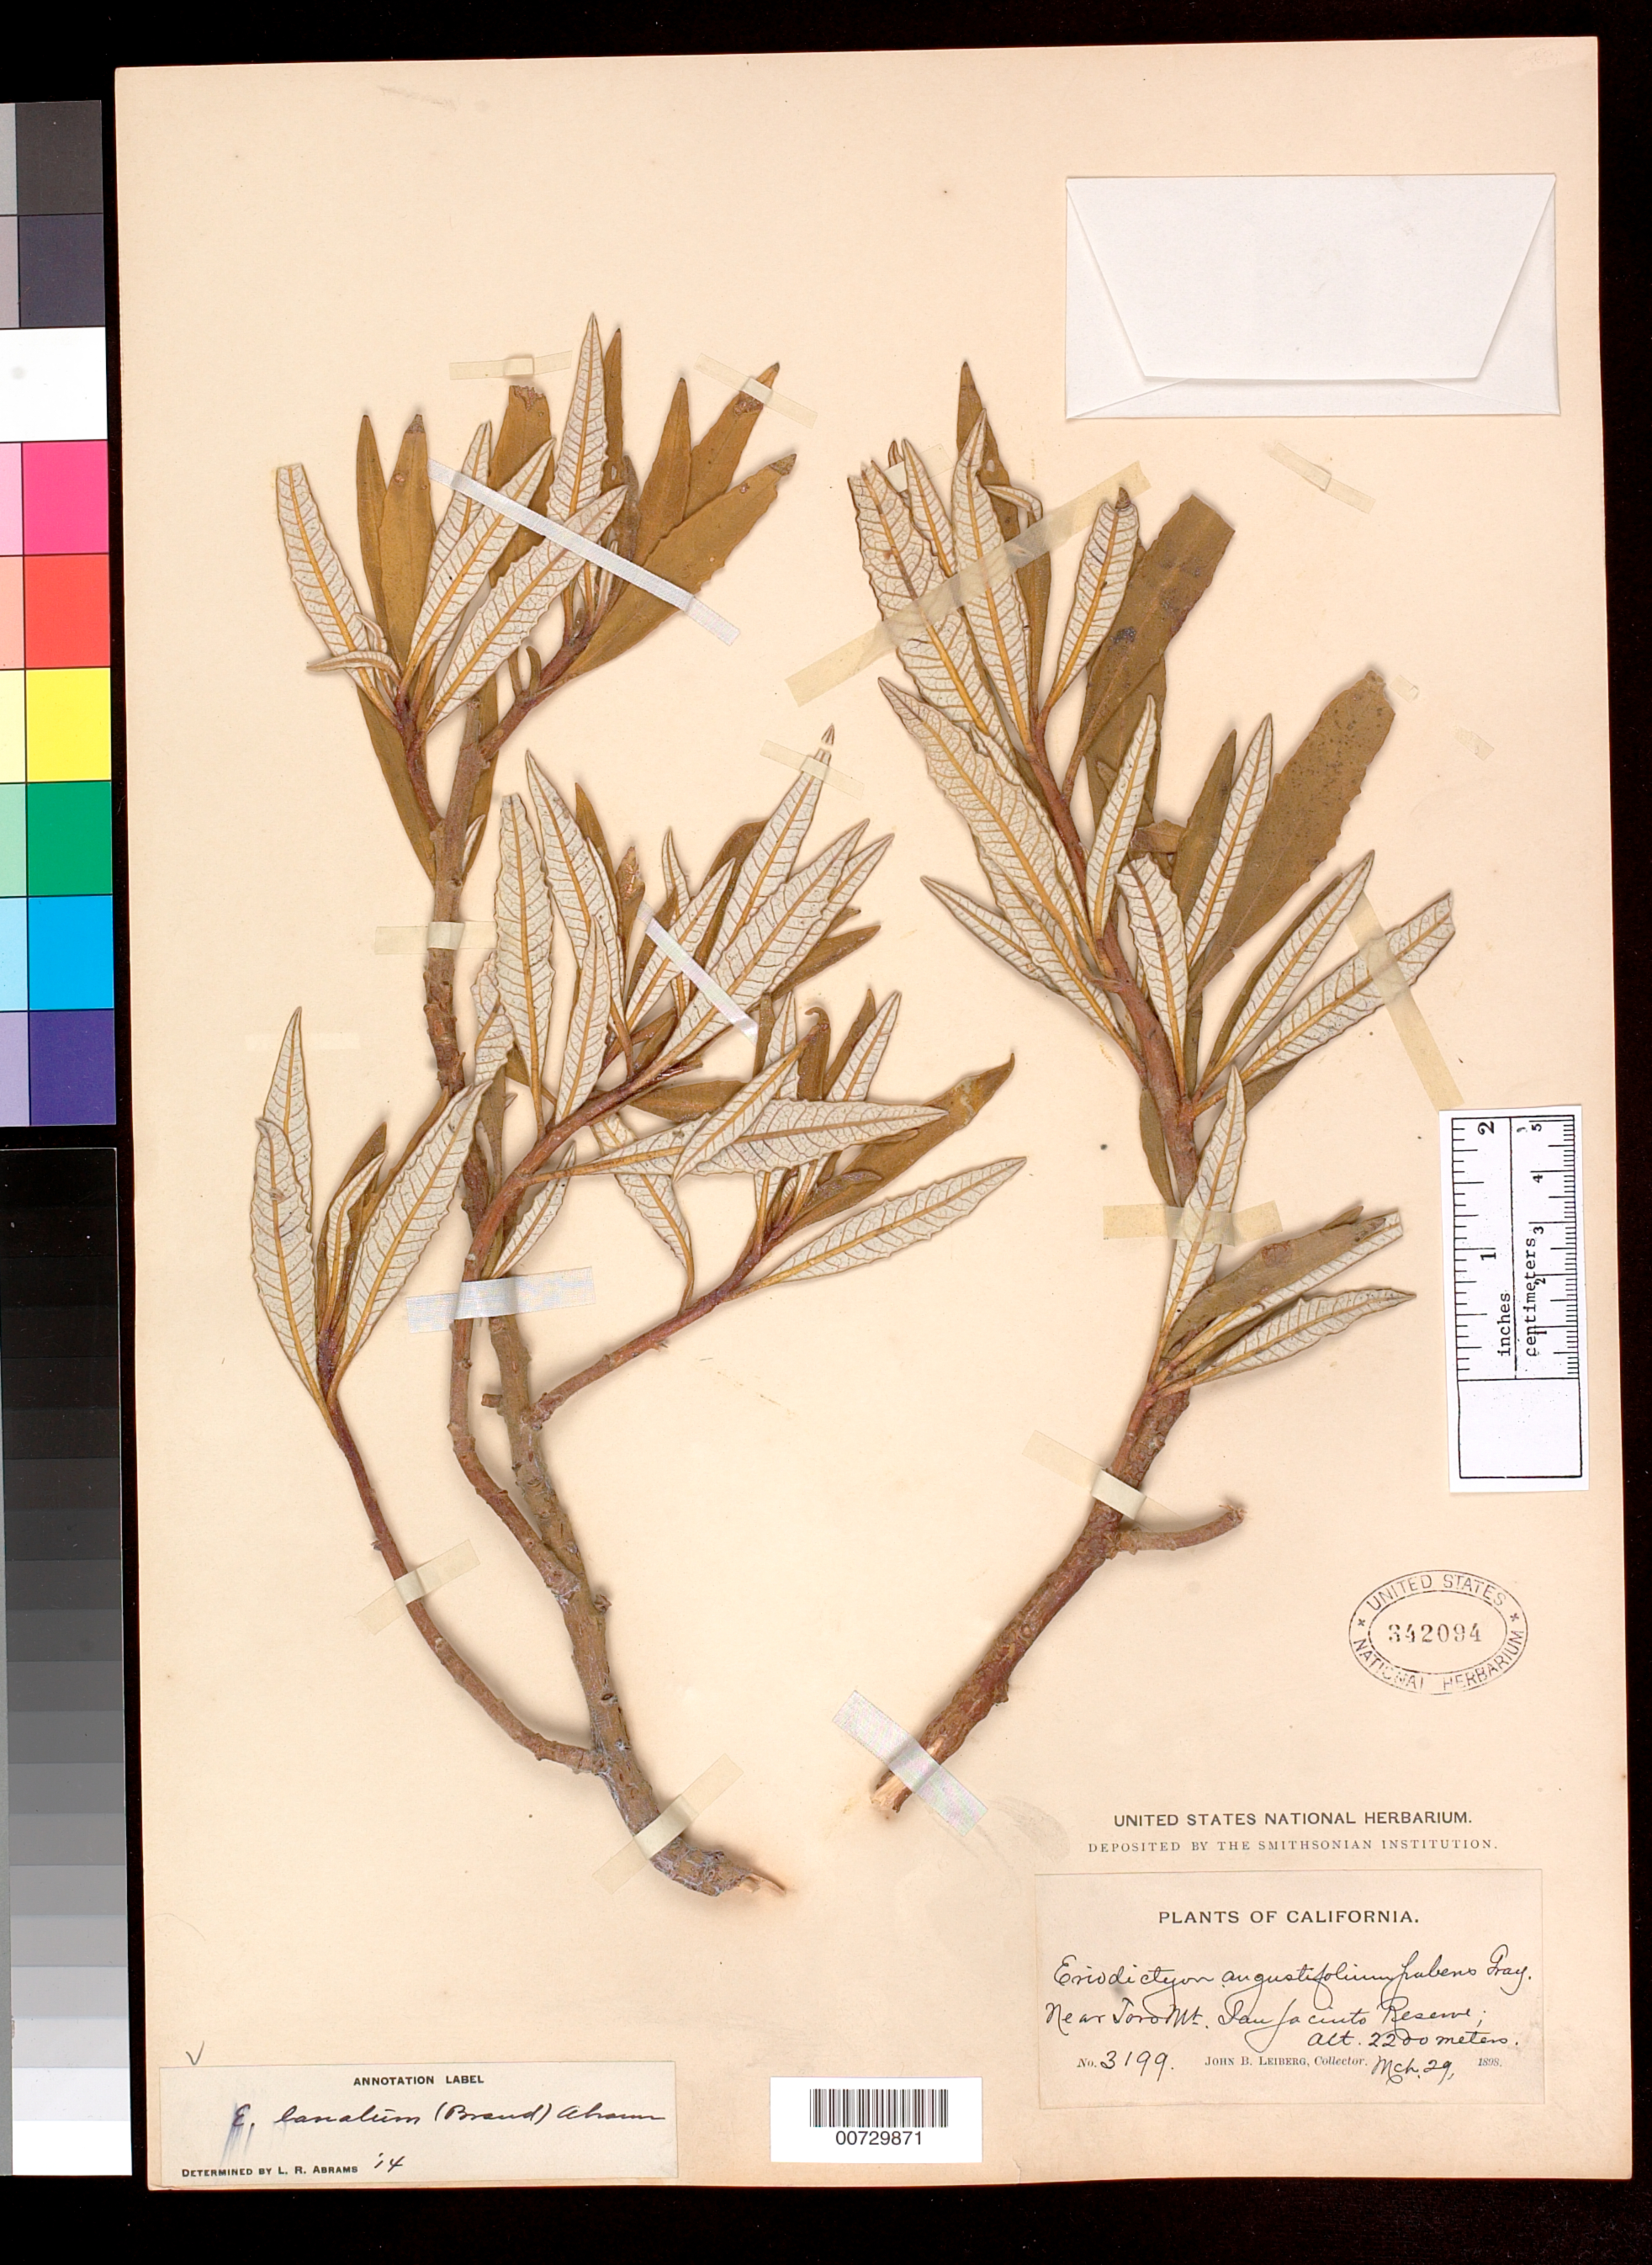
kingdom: Plantae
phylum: Tracheophyta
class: Magnoliopsida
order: Boraginales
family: Namaceae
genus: Eriodictyon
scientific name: Eriodictyon trichocalyx var. lanatum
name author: (Brand) Jeps.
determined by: Rogers, Z. S.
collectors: J. Leiberg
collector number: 3199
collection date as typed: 29 Mar 1898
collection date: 1898-03-29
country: United States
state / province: California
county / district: Riverside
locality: San Jacinto Reserve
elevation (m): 2200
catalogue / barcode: US 342094